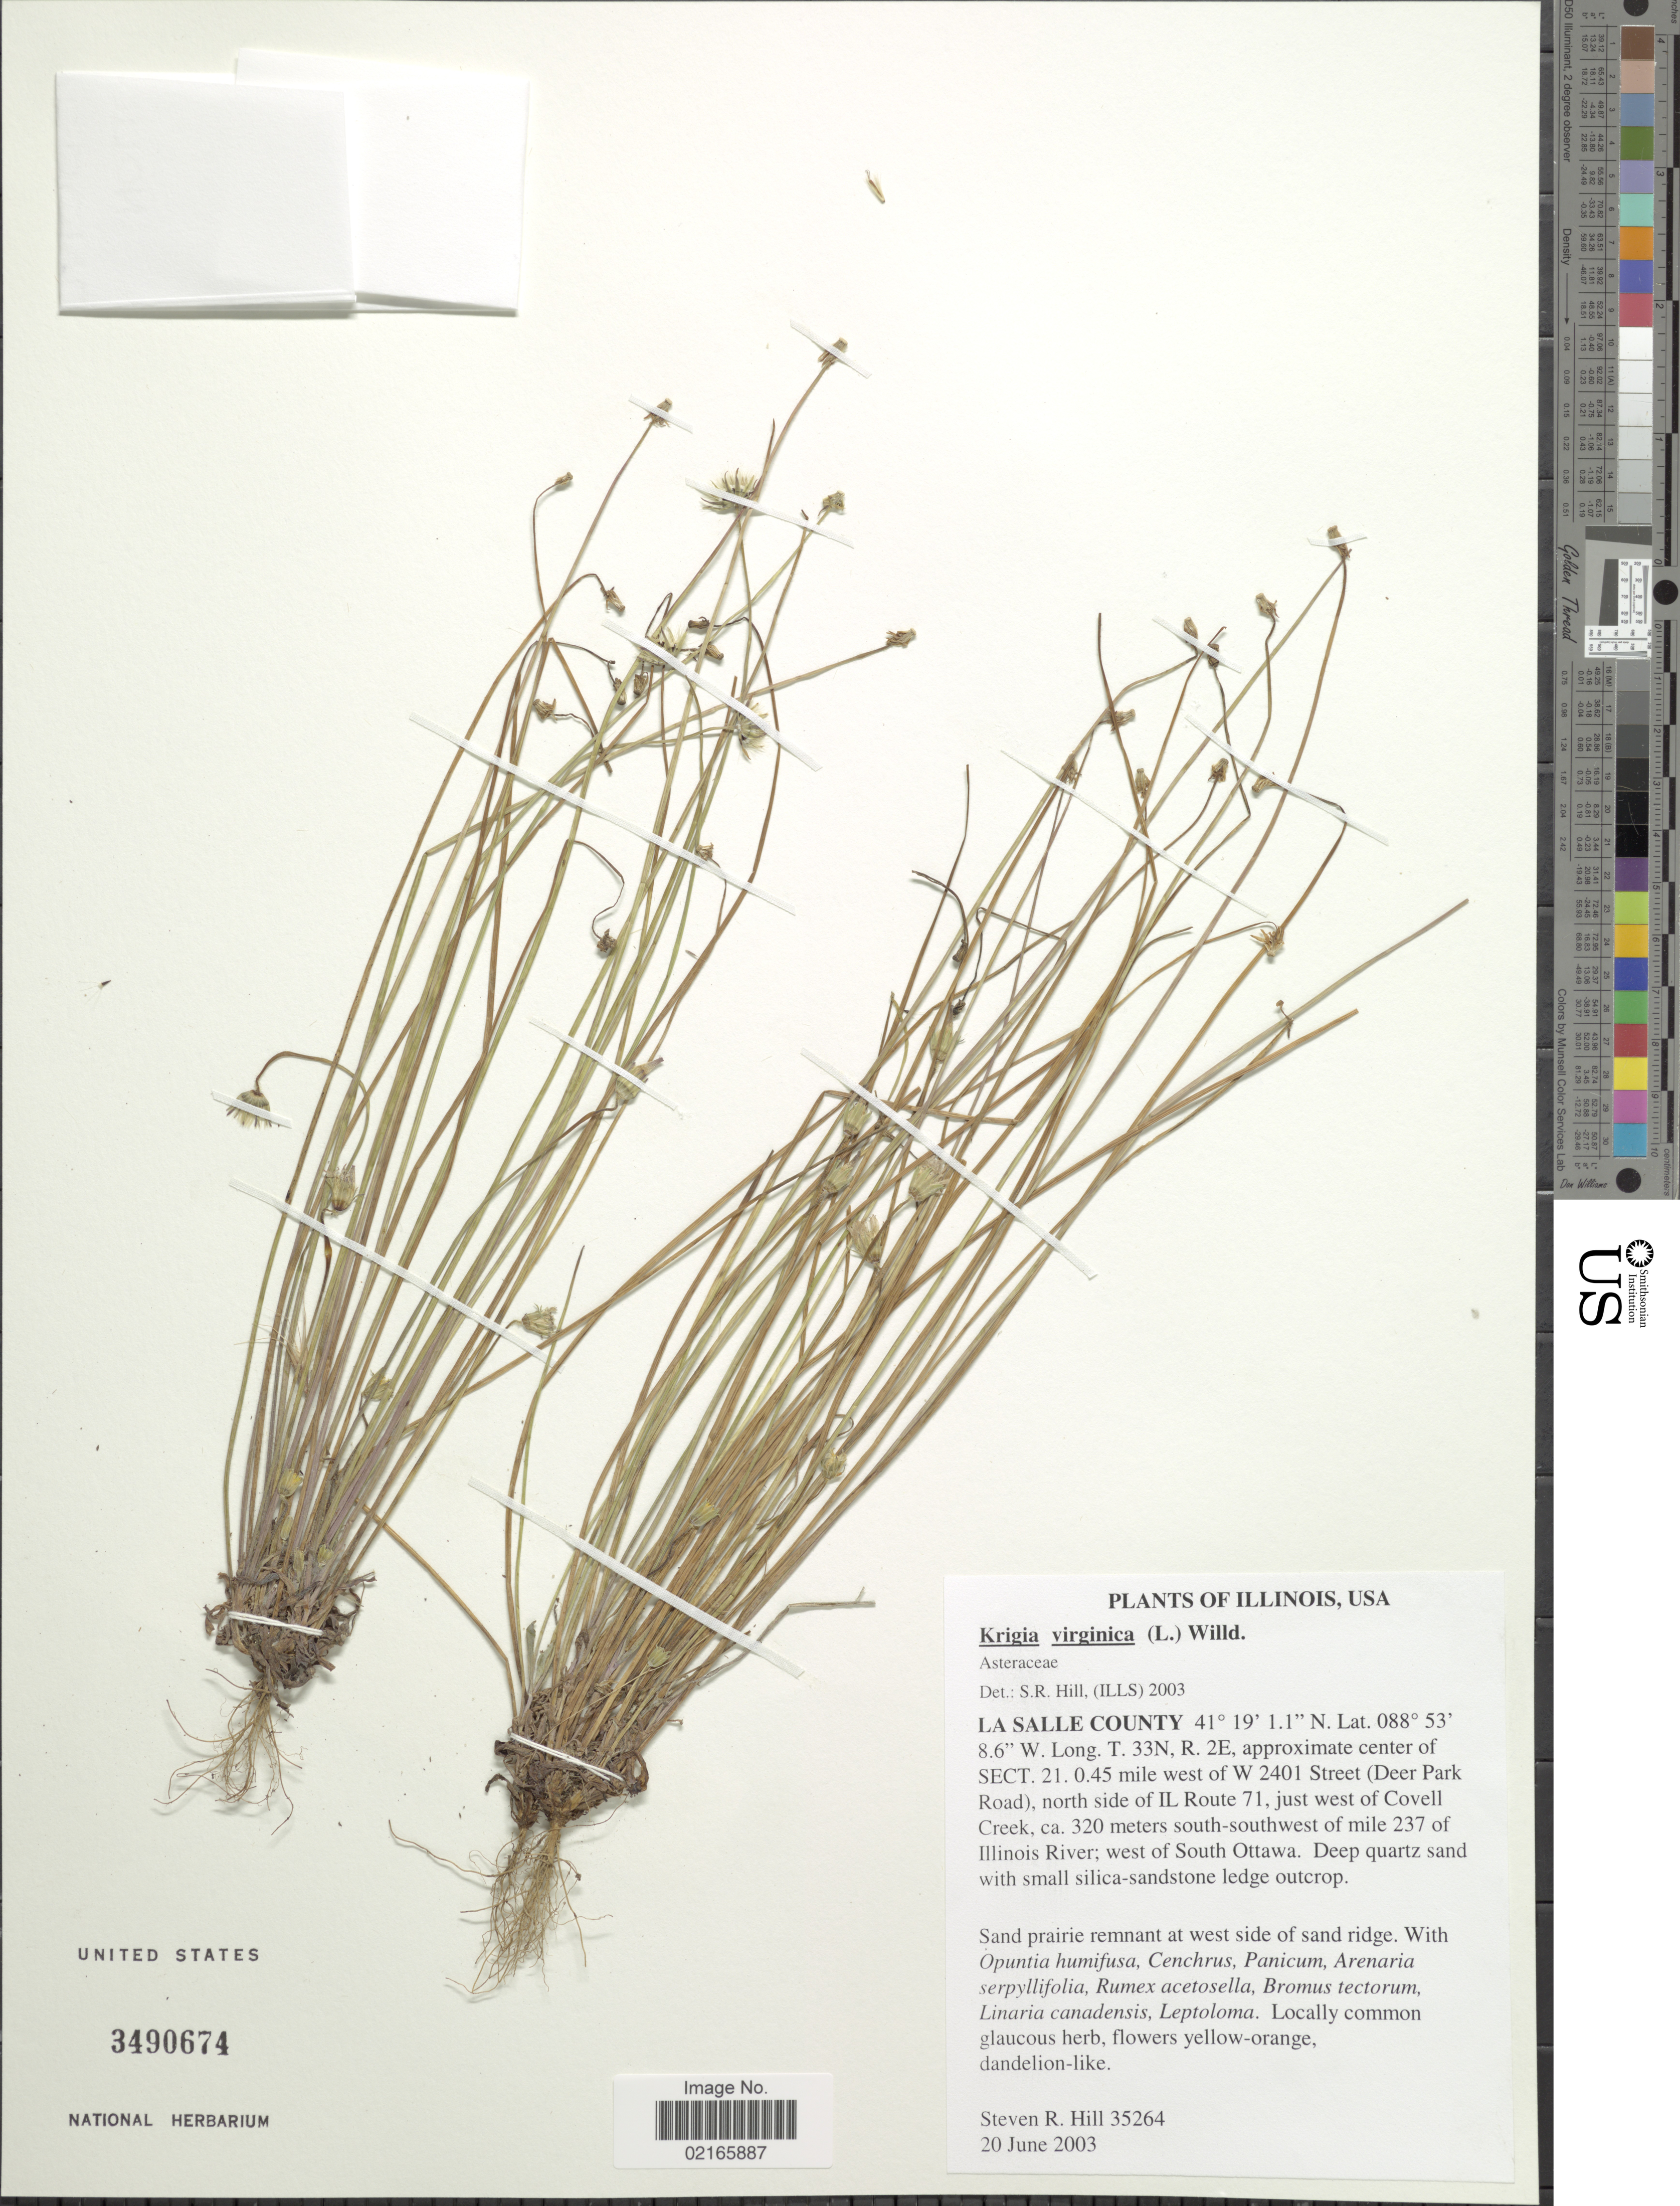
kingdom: Plantae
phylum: Tracheophyta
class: Magnoliopsida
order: Asterales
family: Asteraceae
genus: Krigia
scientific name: Krigia virginica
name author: (L.) Willd.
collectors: S. P. Churchill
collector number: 35264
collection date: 2003-06-20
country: United States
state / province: Illinois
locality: La Salle County, approximate center of Sect. 21.0.45 mile west of W2401 Street (Deer Park Road), north side of IL Route 71, just west of Covell Creek, ca. 320 meter south-southwest of mile 237 of Illinois River; west of South Ottawa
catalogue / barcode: US 3490674